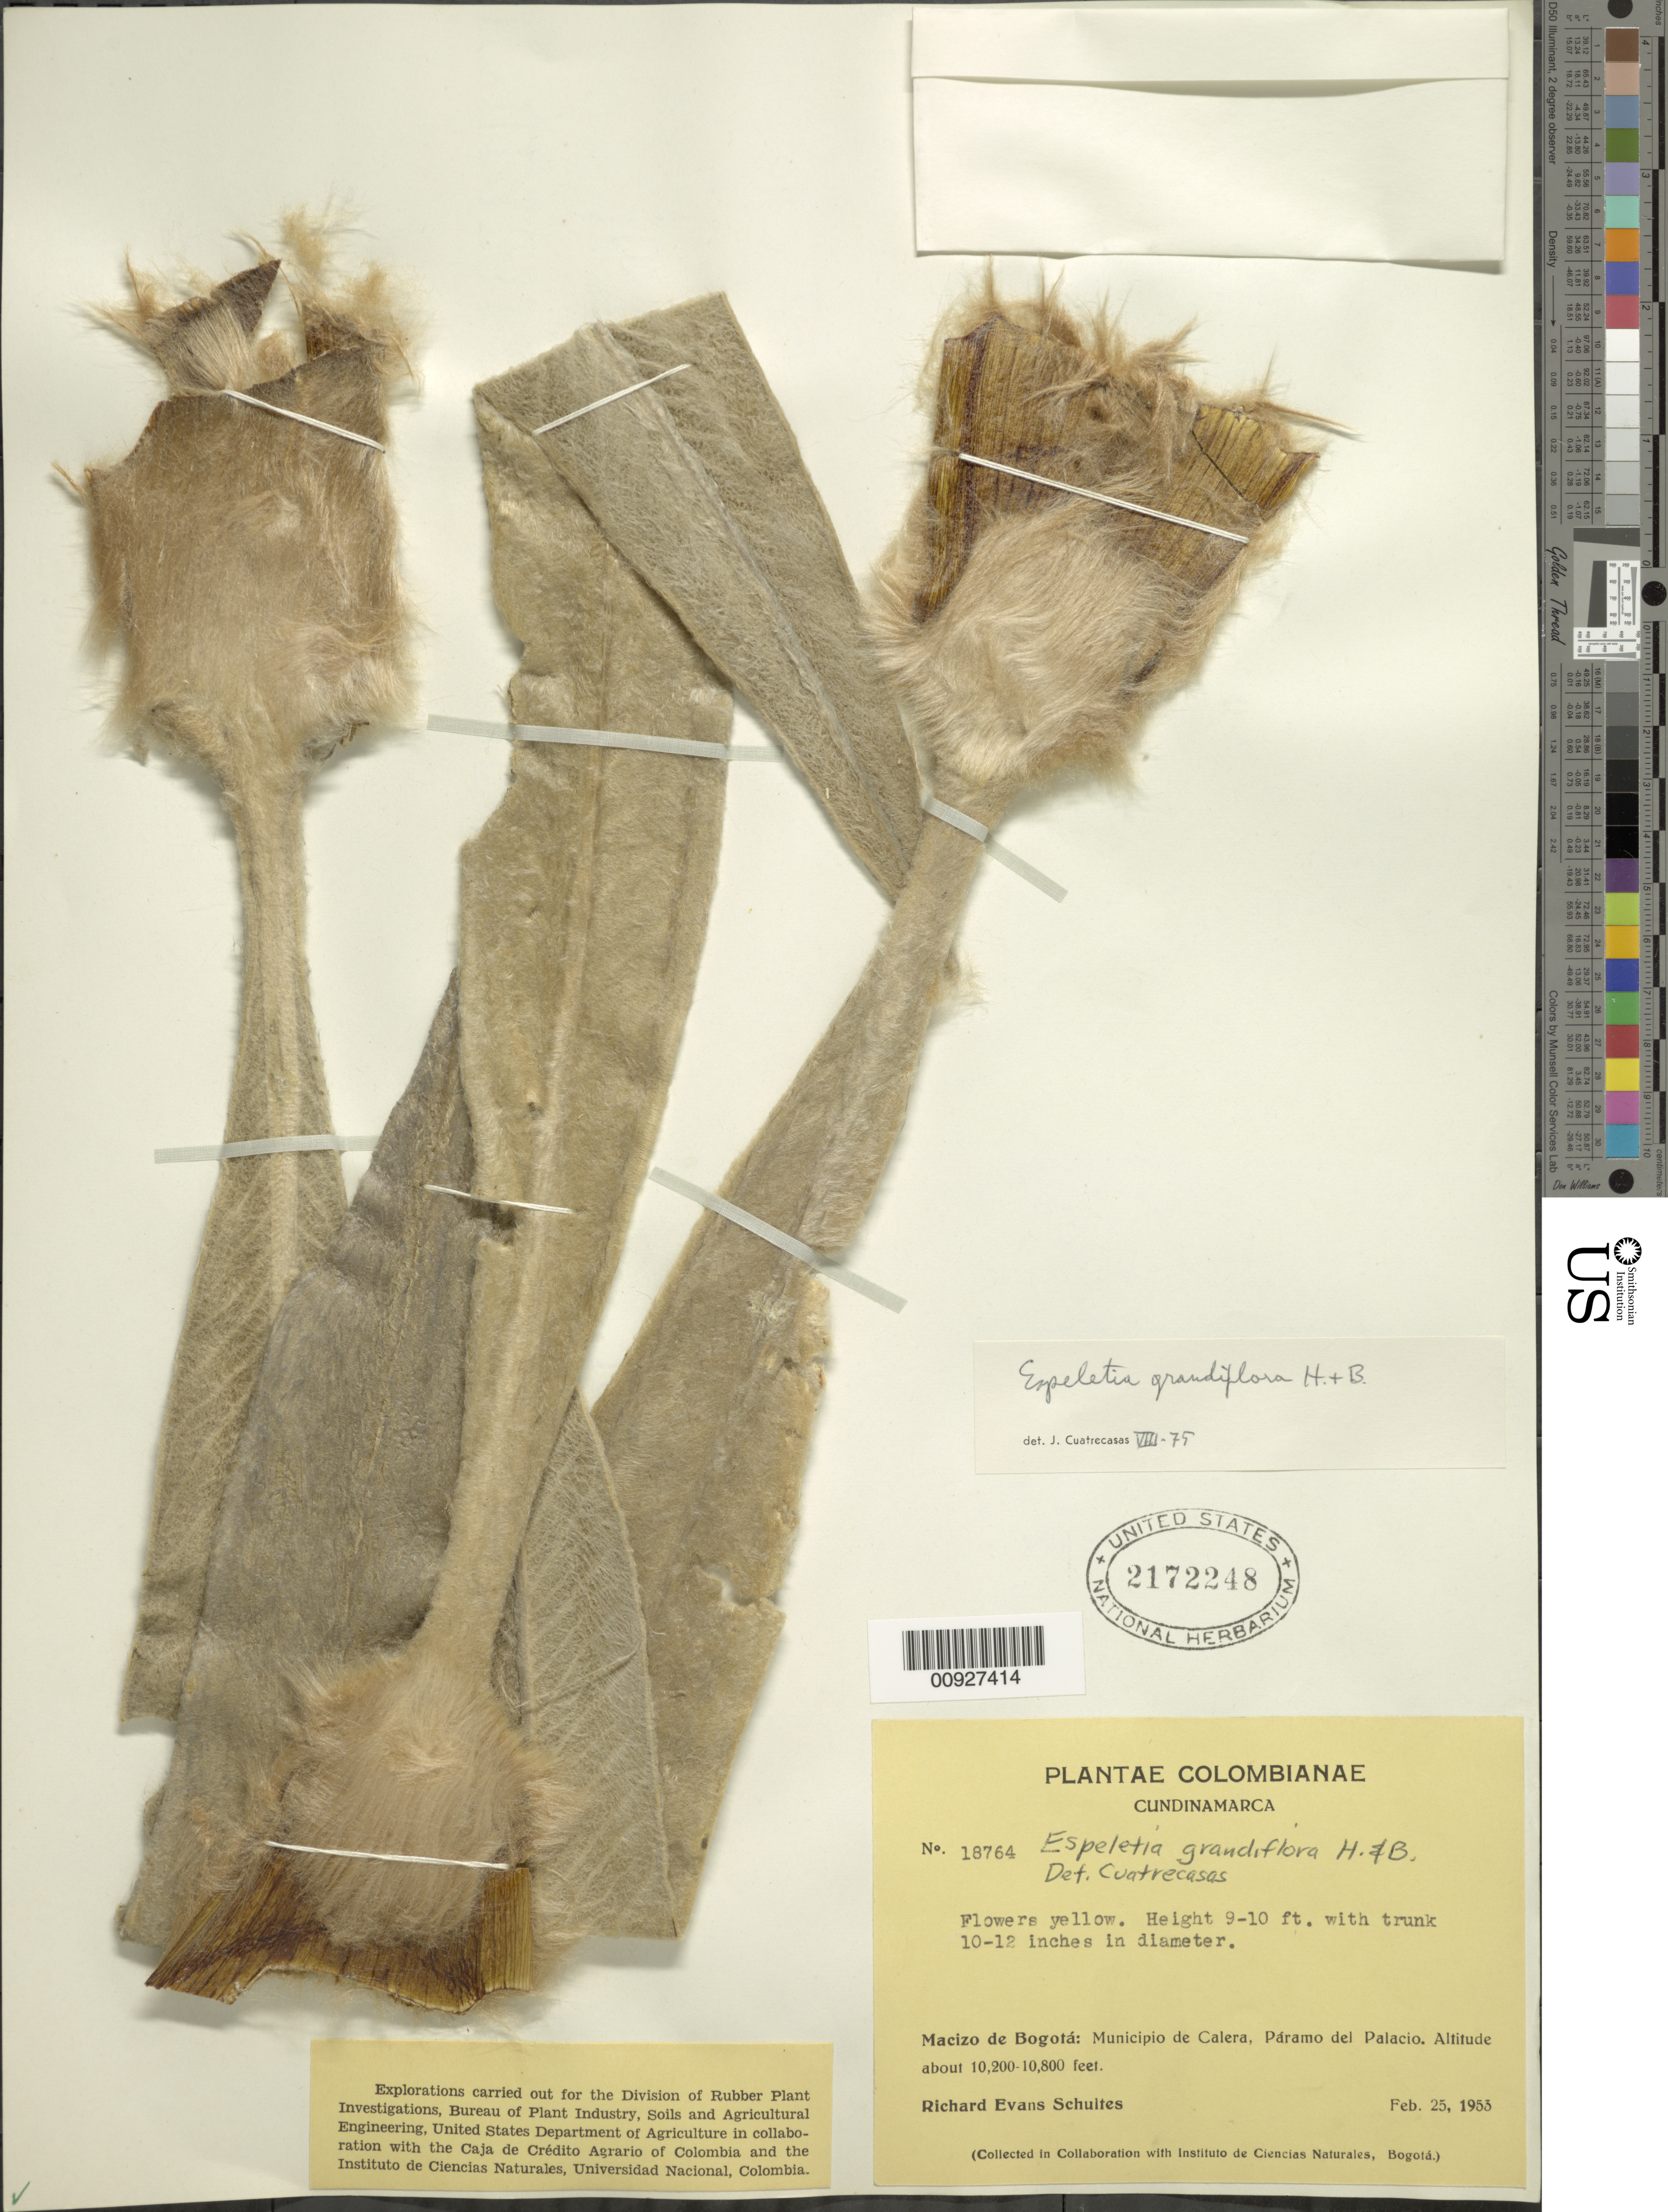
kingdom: Plantae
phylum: Tracheophyta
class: Magnoliopsida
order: Asterales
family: Asteraceae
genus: Espeletia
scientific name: Espeletia grandiflora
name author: Humb. & Bonpl.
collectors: R. E. Schultes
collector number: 18764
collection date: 1953-02-25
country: Colombia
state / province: Cundinamarca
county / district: Calera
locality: Páramo de Palacio. Macizo de Bogotá.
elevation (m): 3400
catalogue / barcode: US 2172248